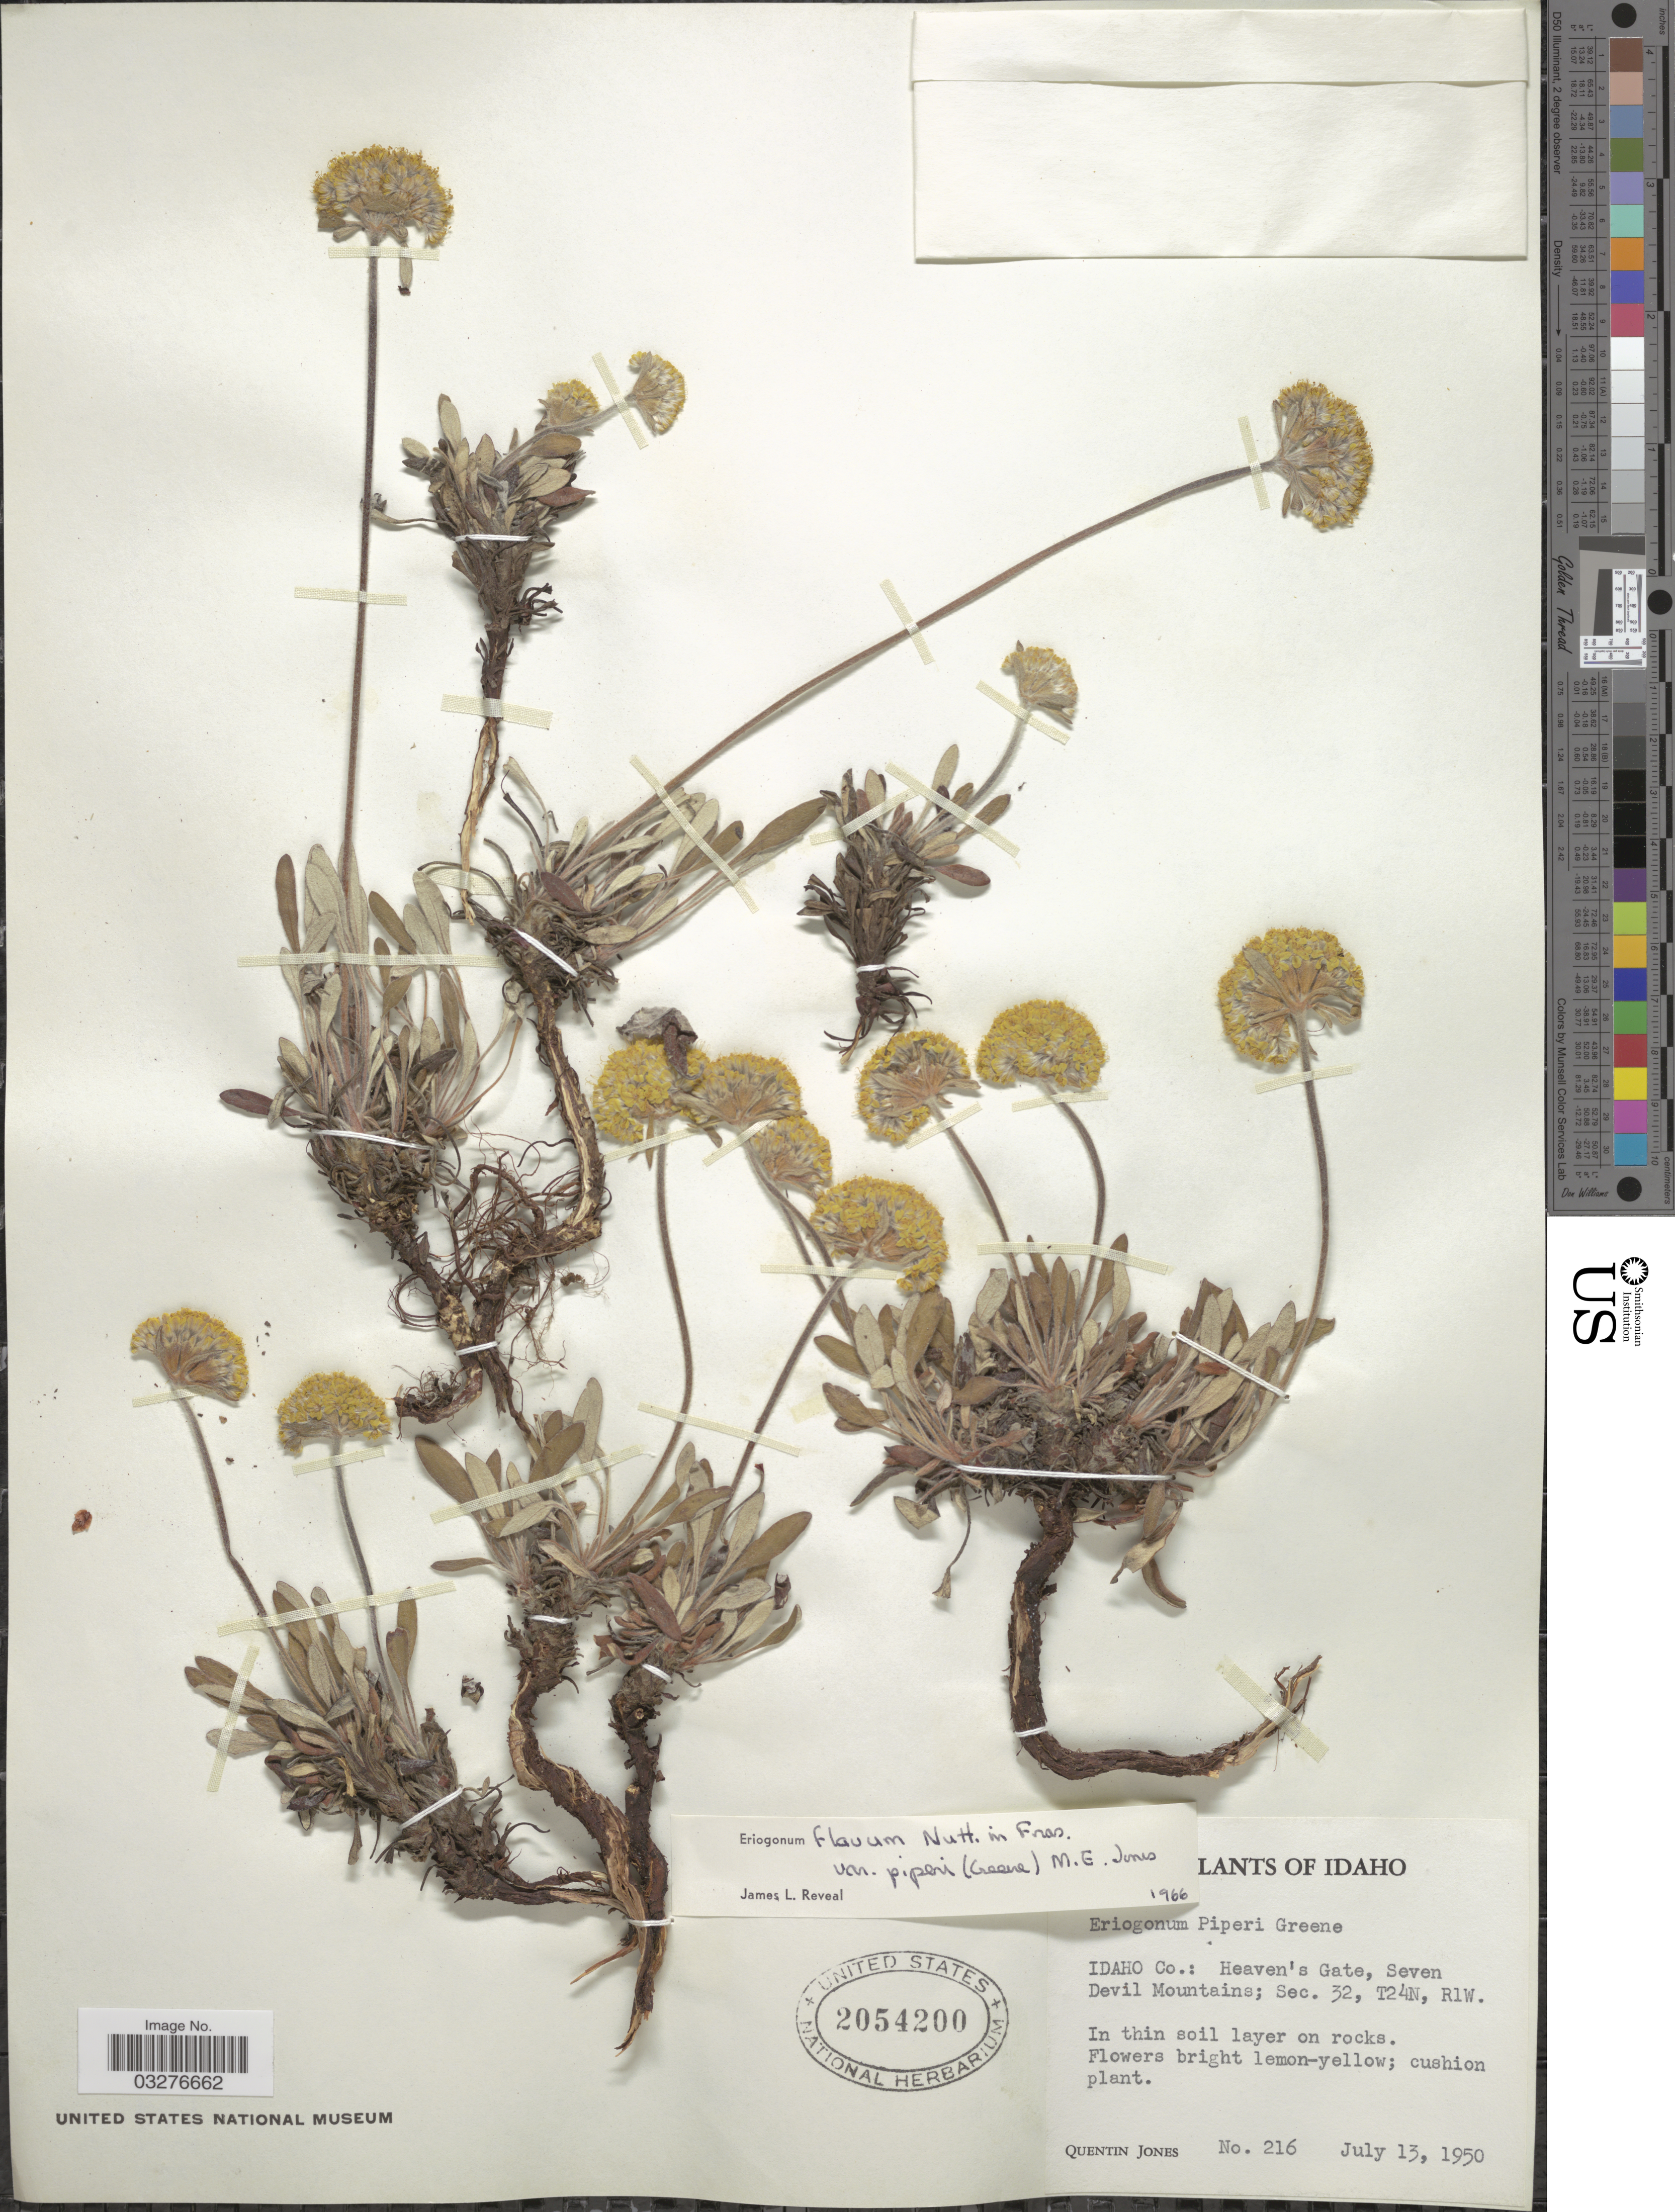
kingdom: Plantae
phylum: Tracheophyta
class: Magnoliopsida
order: Caryophyllales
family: Polygonaceae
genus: Eriogonum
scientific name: Eriogonum flavum var. piperi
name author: M.E. Jones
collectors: Q. Jones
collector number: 216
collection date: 1950-07-13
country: United States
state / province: Idaho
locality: Idaho Co.: Heaven's Gate, Seven Devil Mountains; Sec. 32, T24N, R1W.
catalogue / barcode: US 2054200